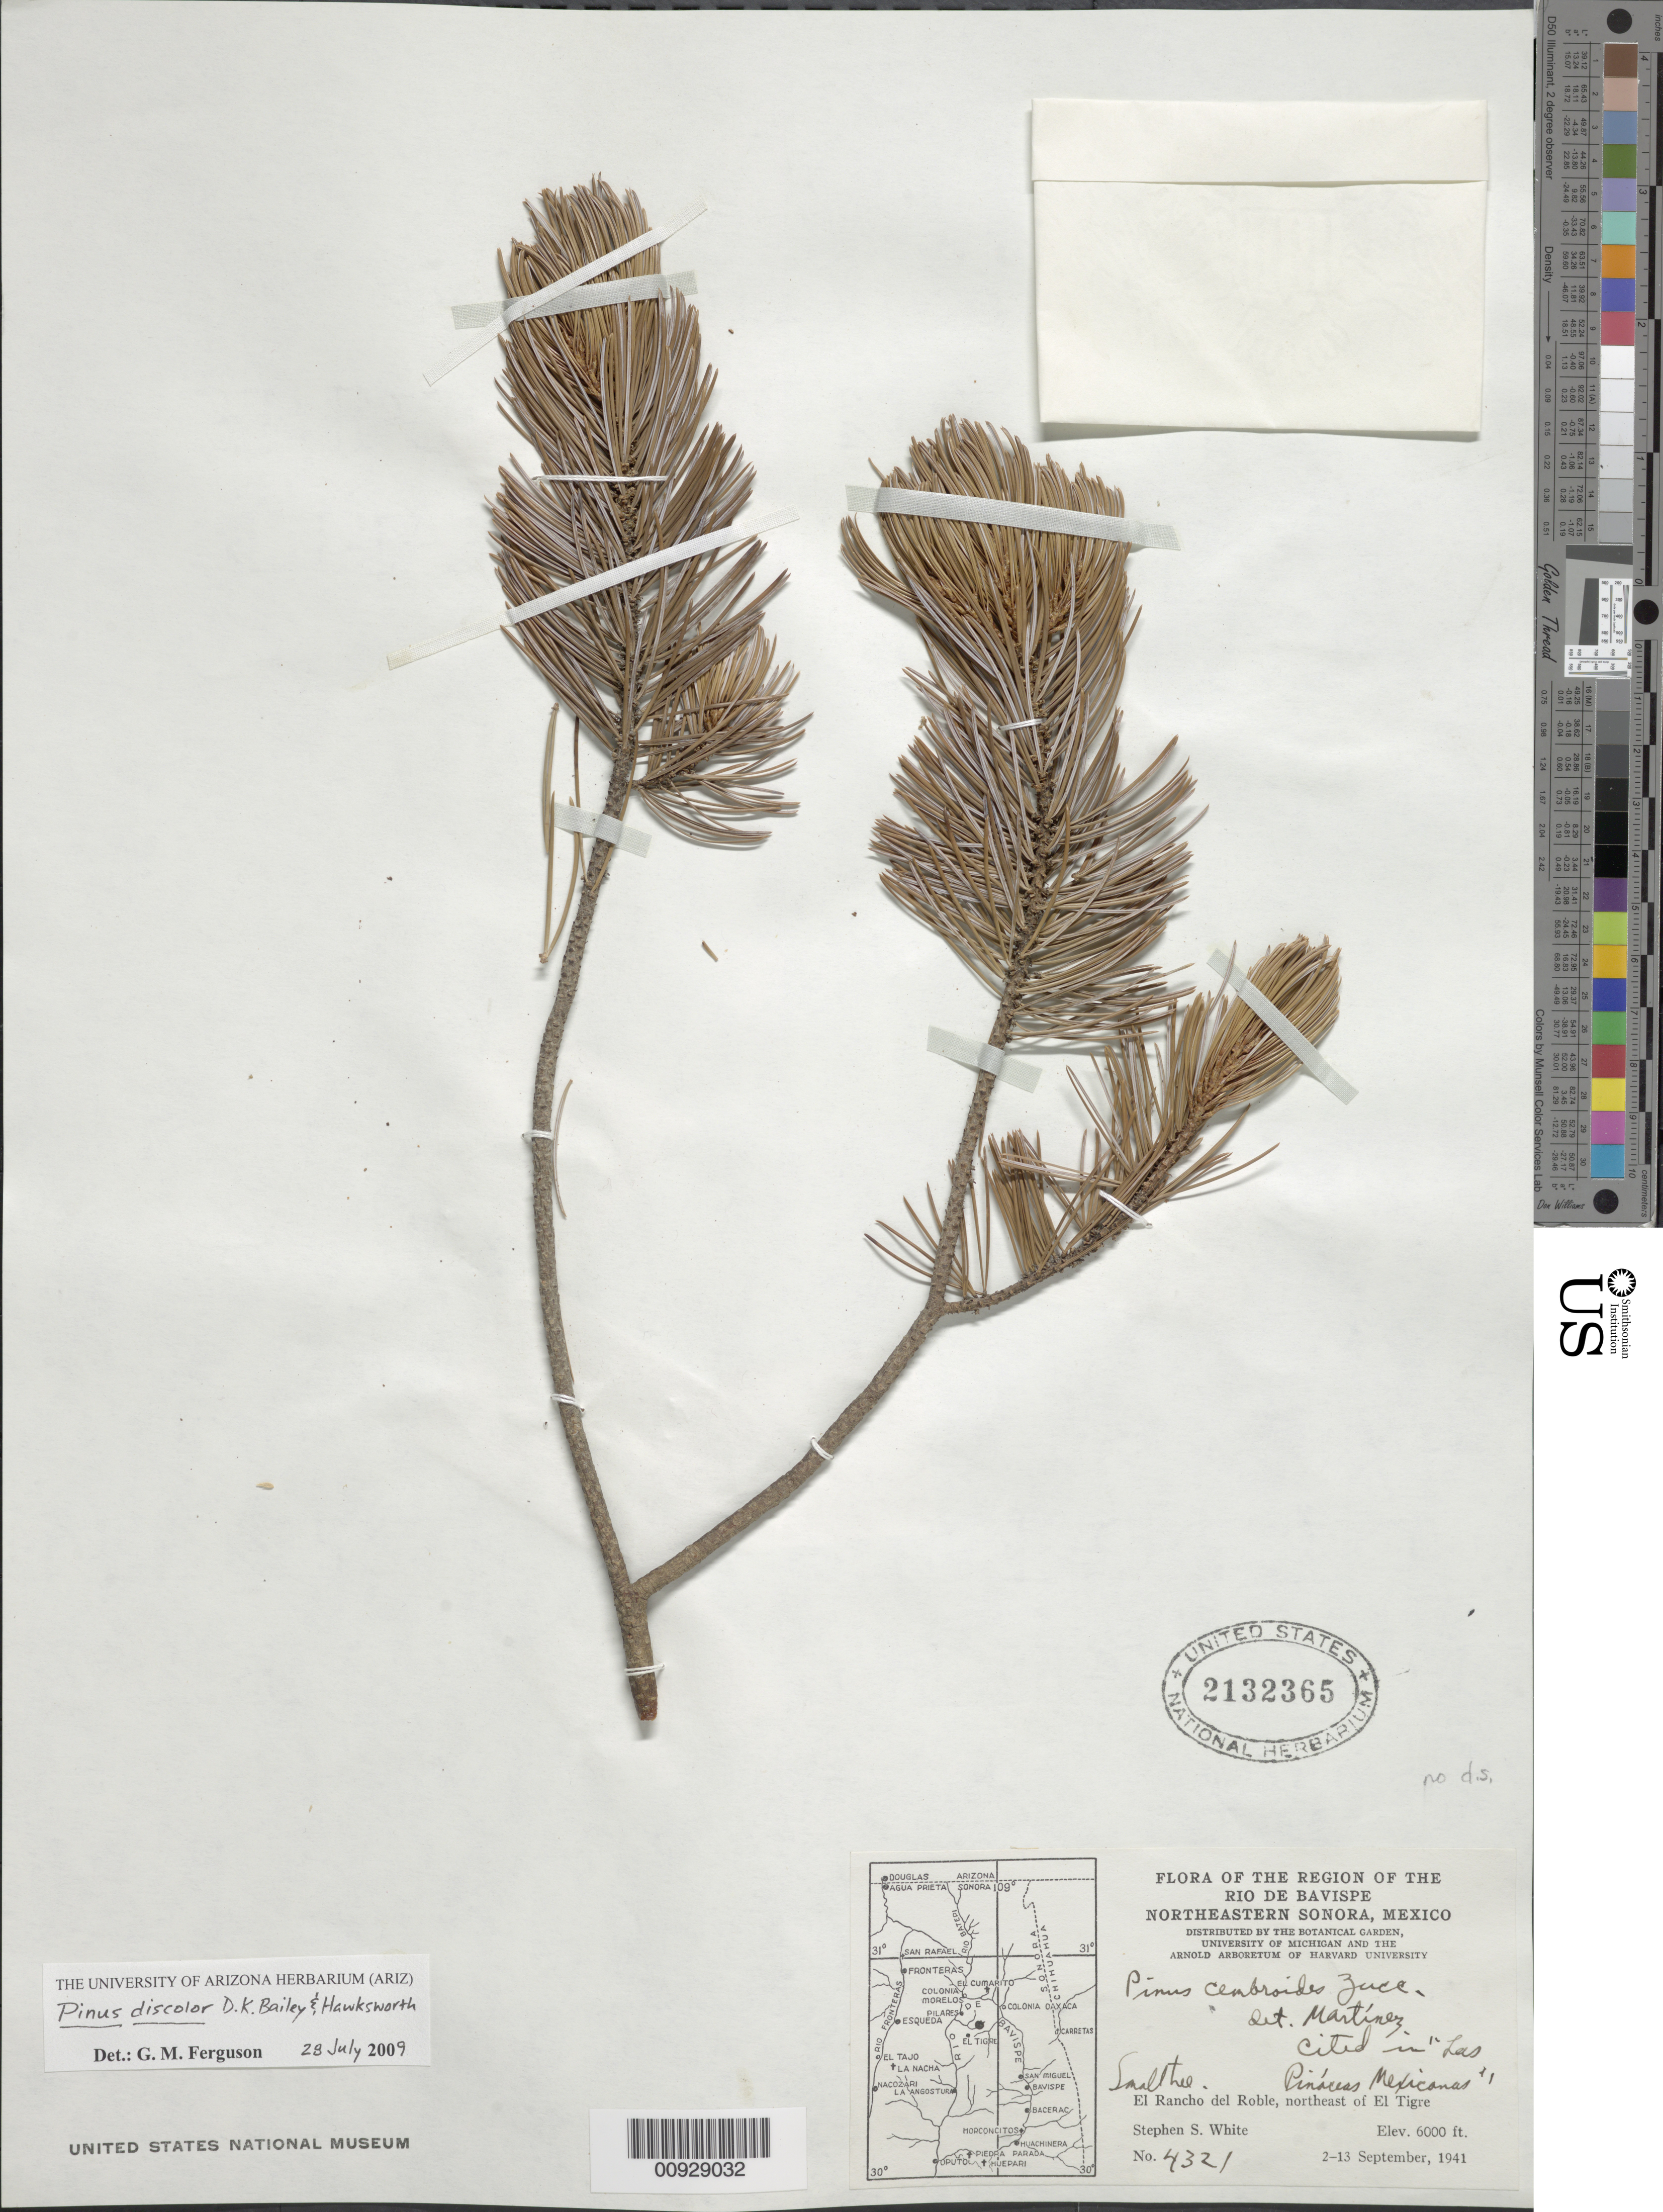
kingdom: Plantae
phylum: Tracheophyta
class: Pinopsida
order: Pinales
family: Pinaceae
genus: Pinus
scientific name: Pinus cembroides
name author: Zucc.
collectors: S. S. White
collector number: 4321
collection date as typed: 02 Sep 1941 to 13 Sep 1941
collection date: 1941-09-02/1941-09-13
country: Mexico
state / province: Sonora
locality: El Rancho del Roble, northeast of El Tigre.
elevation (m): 1829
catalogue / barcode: US 2132365